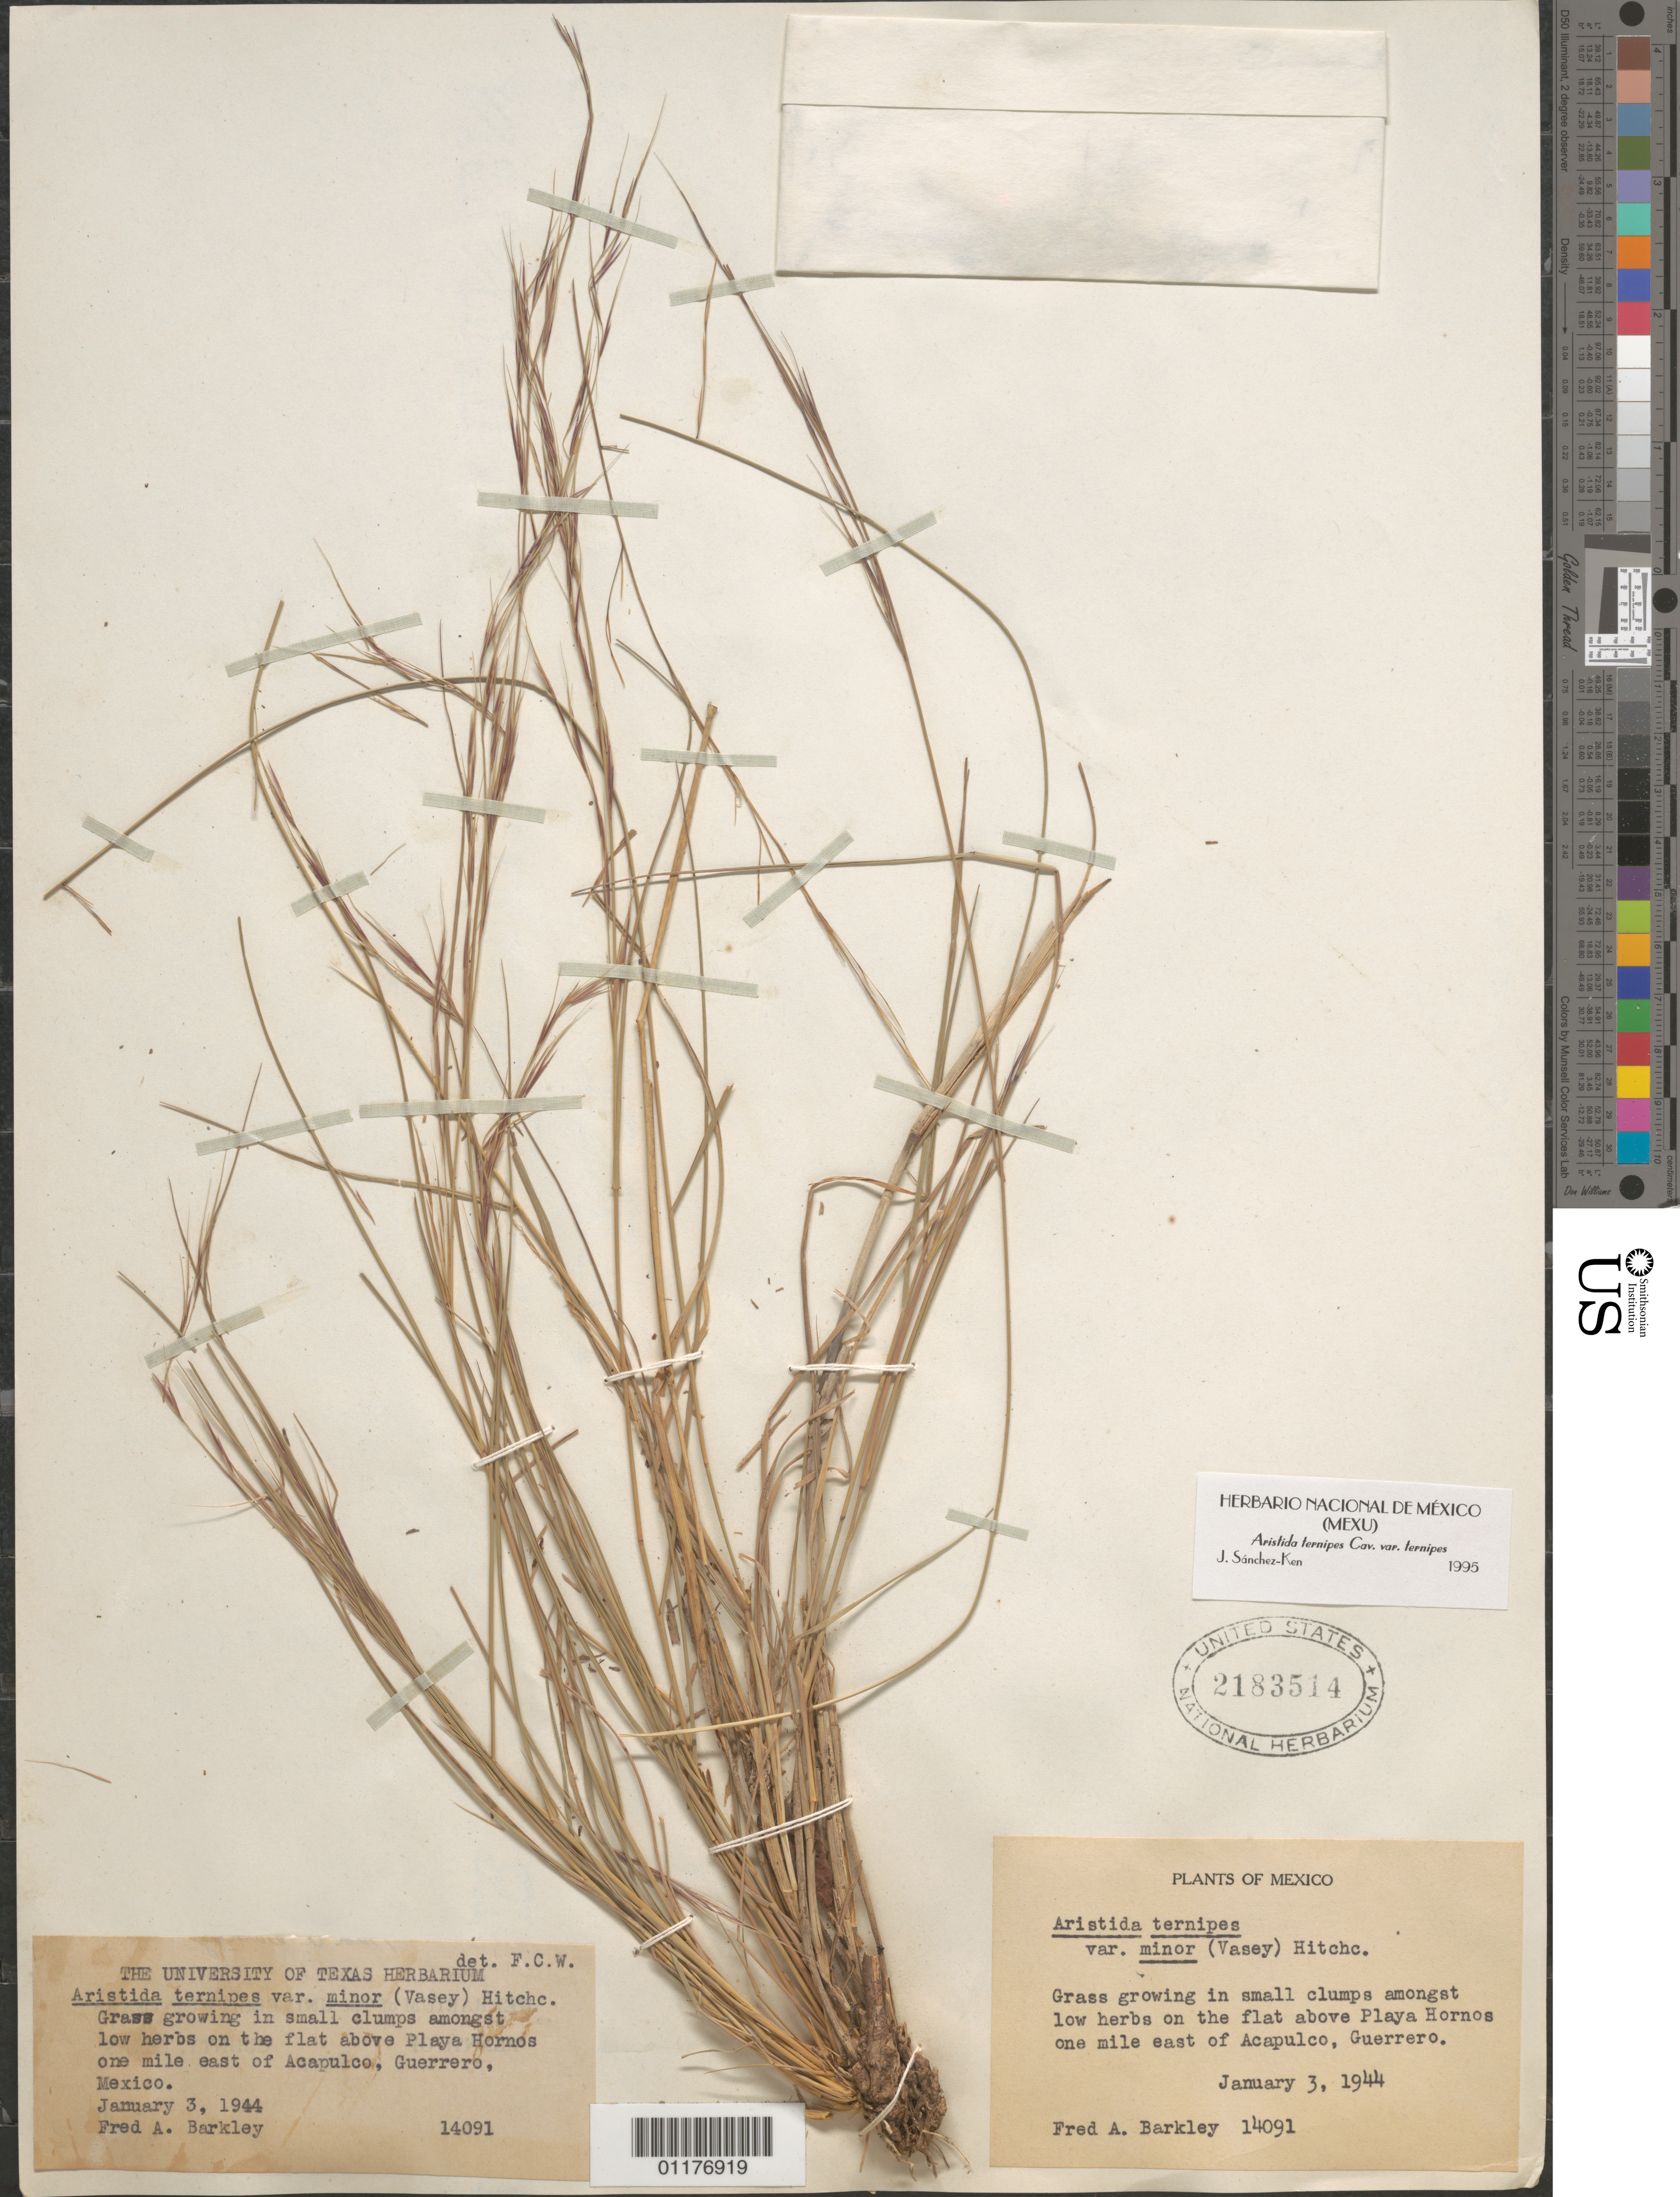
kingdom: Plantae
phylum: Tracheophyta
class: Liliopsida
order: Poales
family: Poaceae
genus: Aristida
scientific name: Aristida ternipes var. ternipes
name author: Cav.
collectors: F. A. Barkley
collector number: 14091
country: Mexico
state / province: Guerrero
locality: Above Playa Hornos E of Acapulco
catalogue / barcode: US 2183514